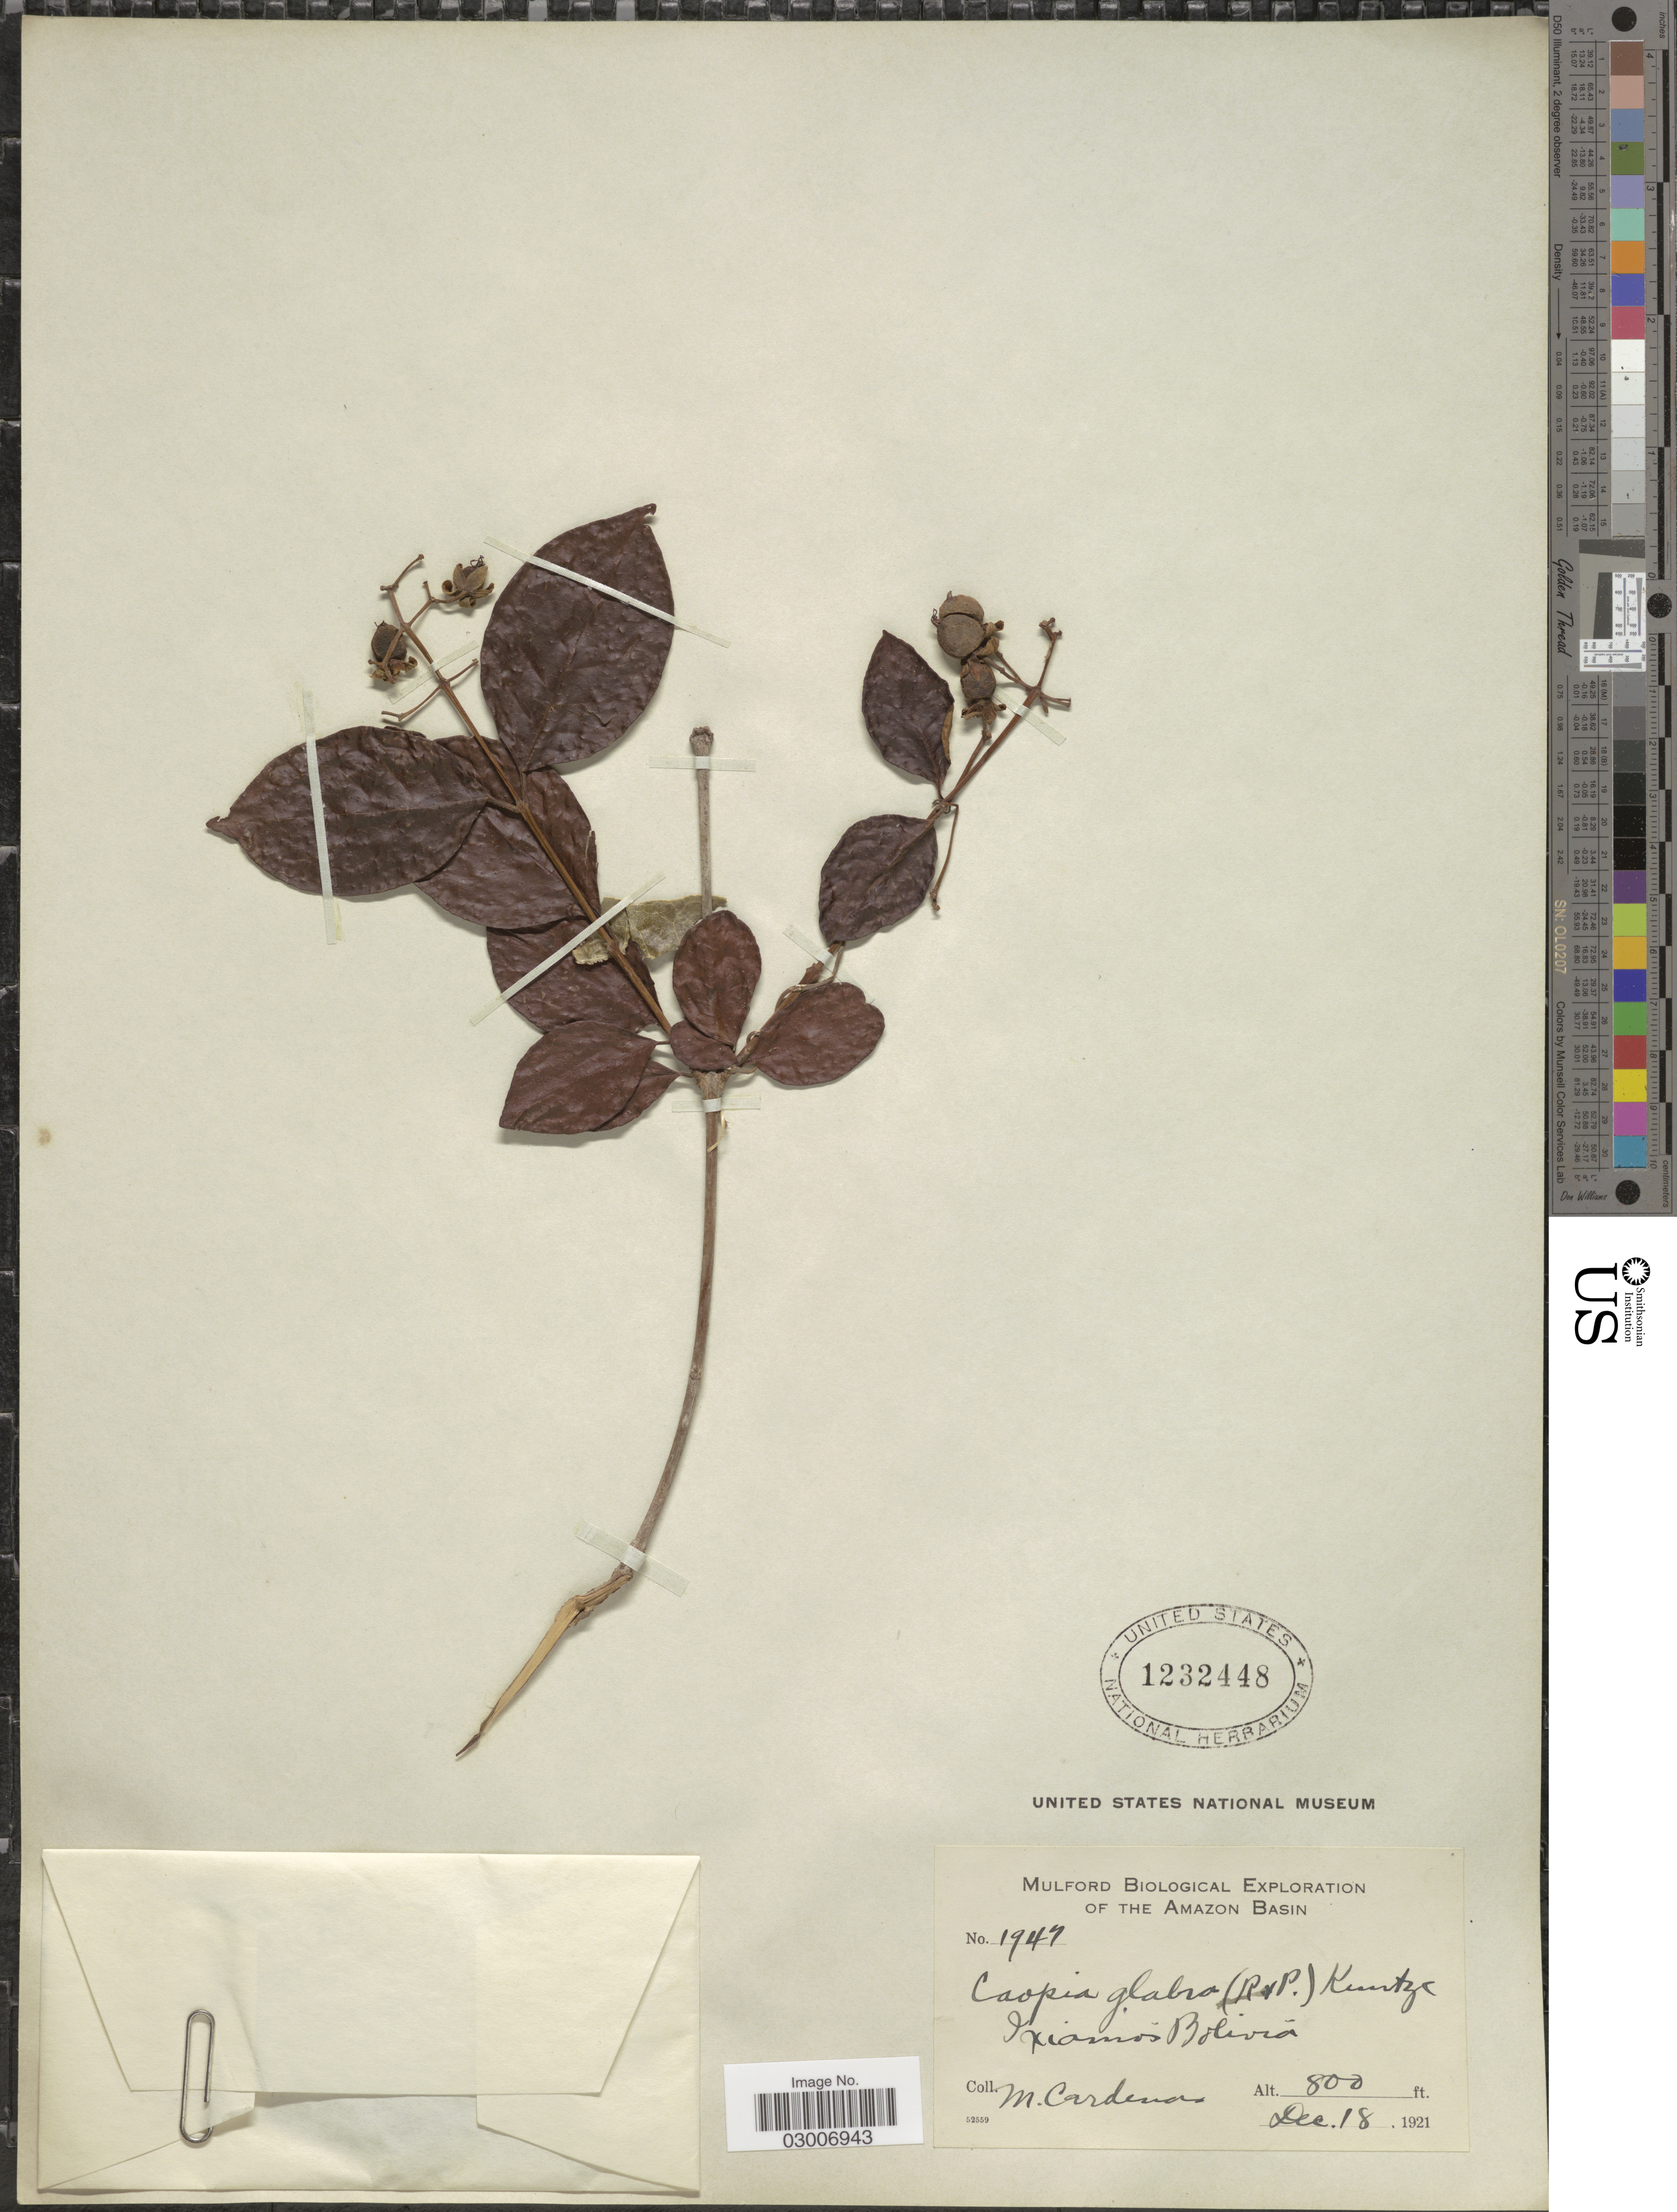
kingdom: Plantae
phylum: Tracheophyta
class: Magnoliopsida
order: Malpighiales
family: Hypericaceae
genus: Vismia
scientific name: Vismia plicatifolia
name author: Hochr.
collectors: M. Cárdenas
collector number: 1947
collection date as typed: Dec. 18, 1921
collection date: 1921-12-18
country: Bolivia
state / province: La Paz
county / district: Iturralde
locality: Ixiamas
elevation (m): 244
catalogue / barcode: US 1232448